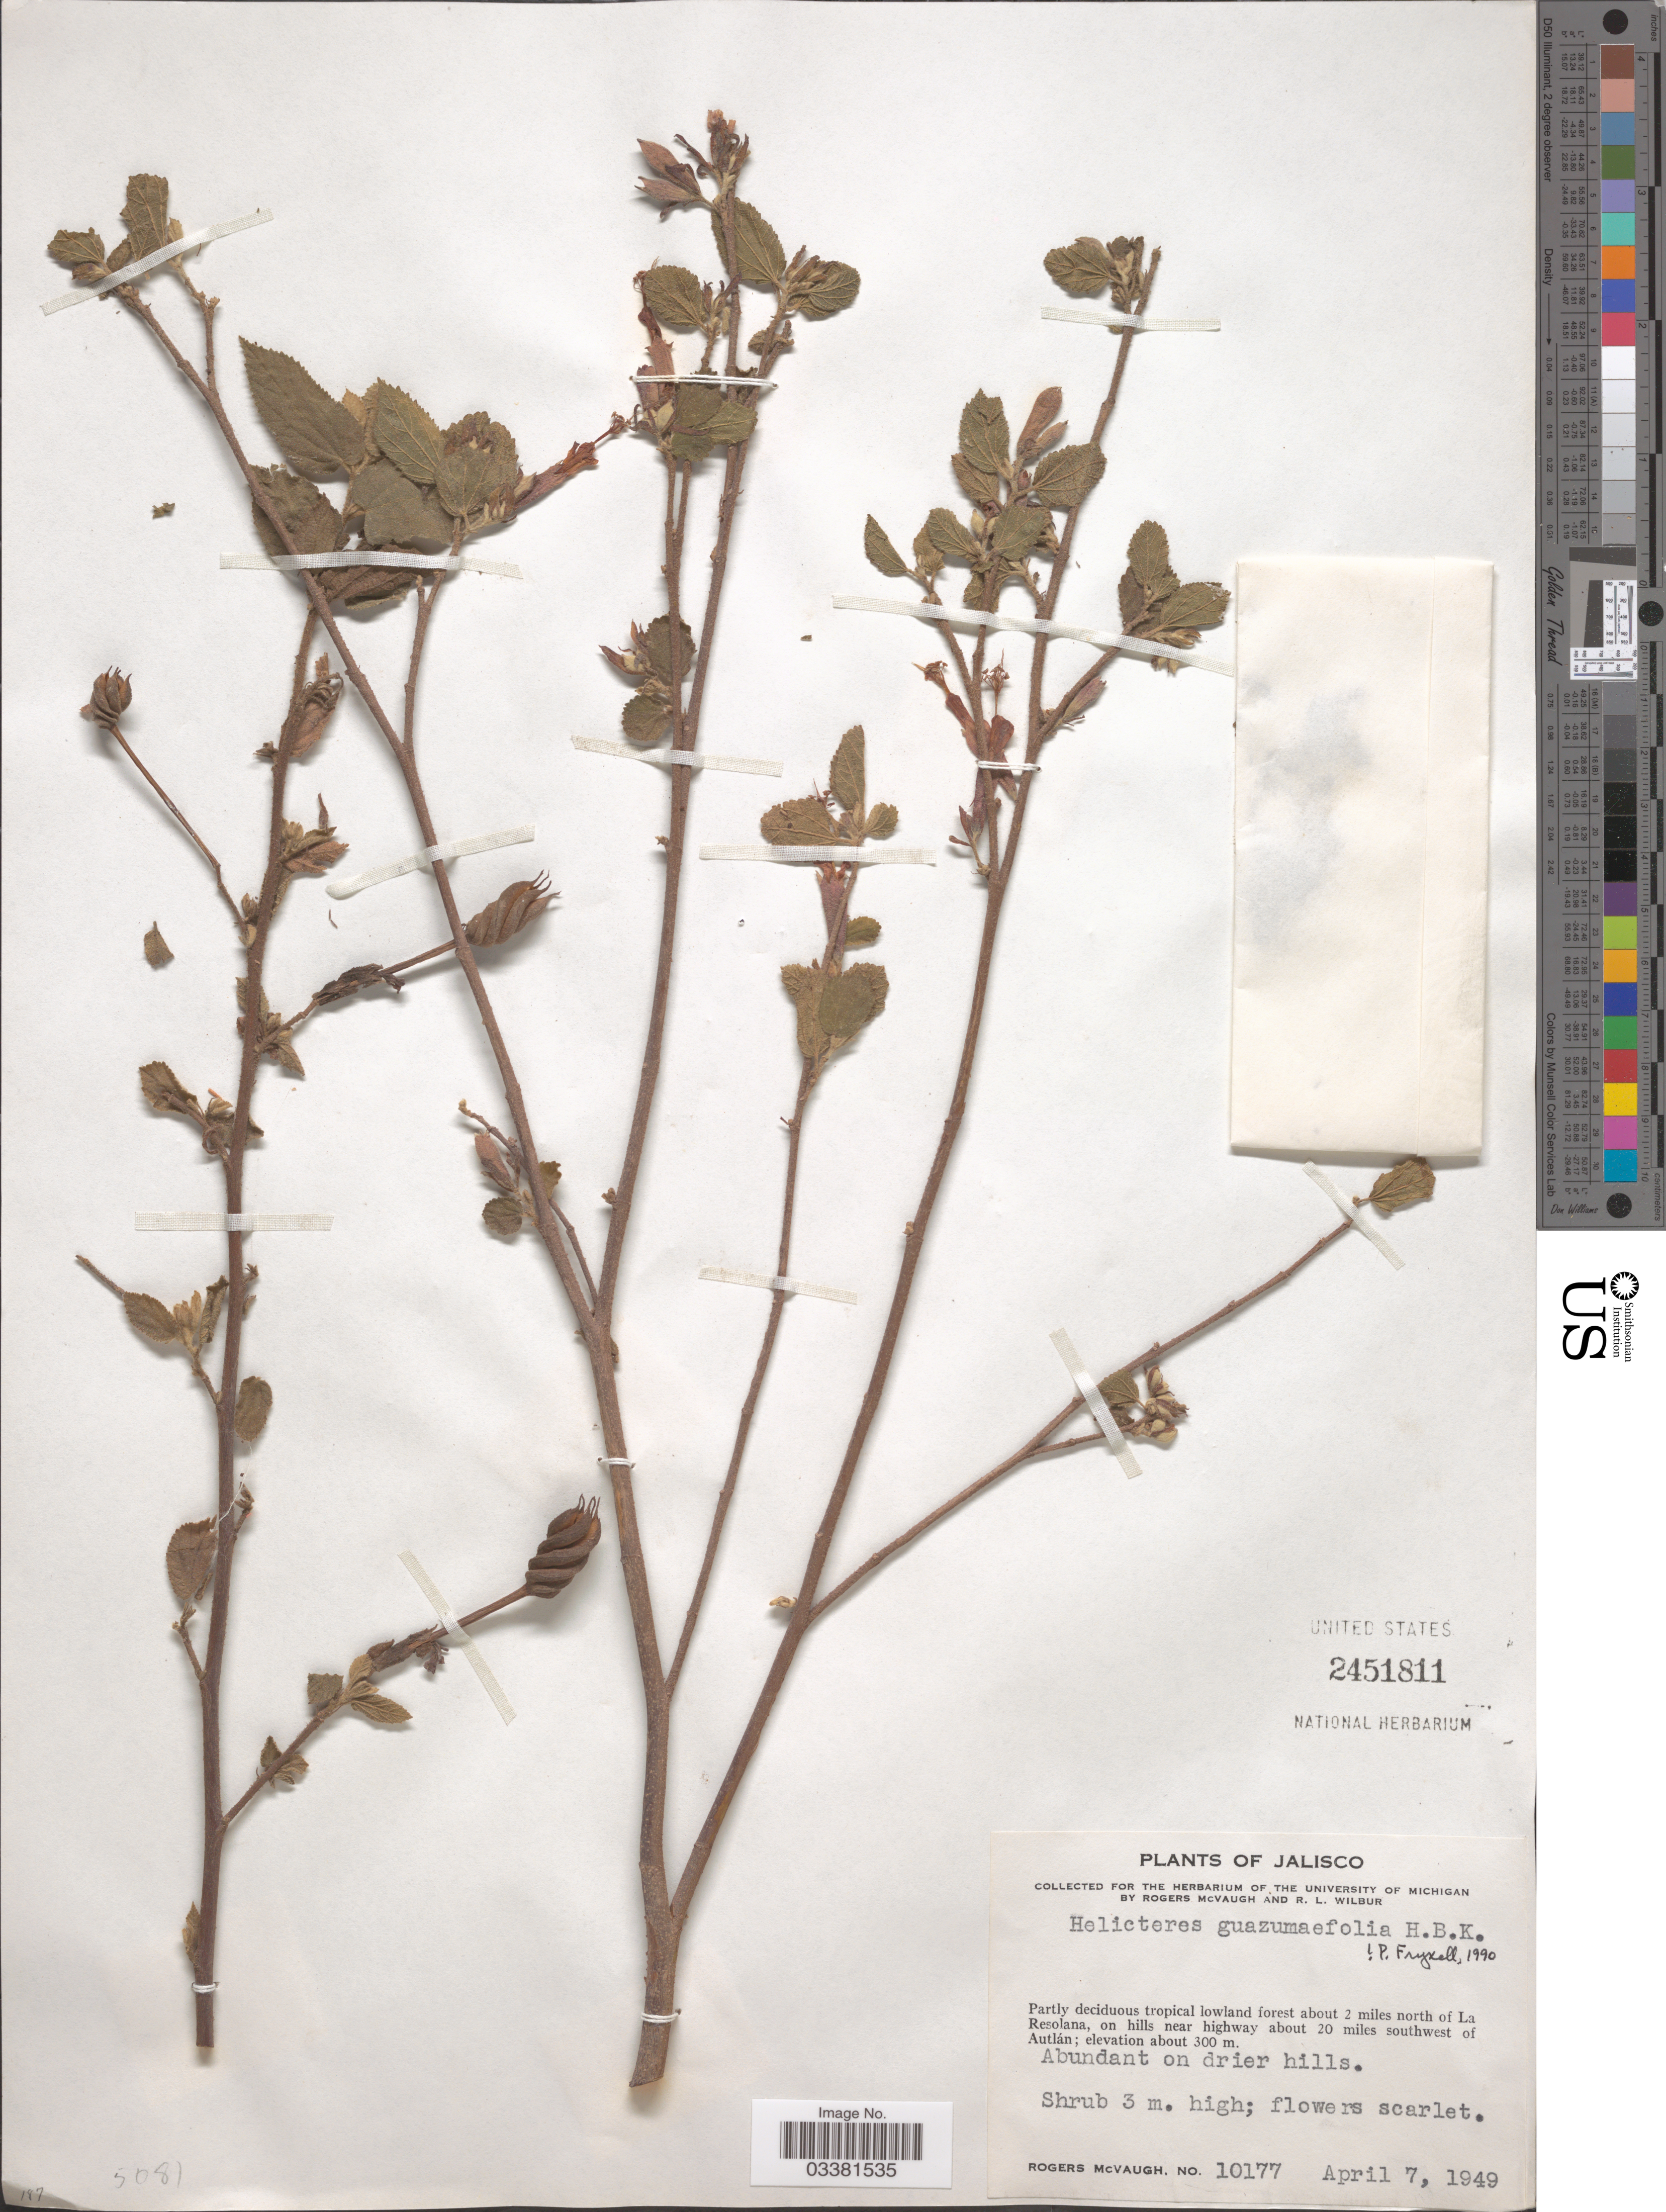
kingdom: Plantae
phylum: Tracheophyta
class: Magnoliopsida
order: Malvales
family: Malvaceae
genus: Helicteres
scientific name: Helicteres guazumifolia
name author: Kunth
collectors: R. McVaugh & R. L. Wilbur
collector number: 10177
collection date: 1949-04-07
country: Mexico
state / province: Jalisco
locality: Partly deciduous tropical lowland forest about 2 miles north of La Resolana, on hills near highway about 20 miles southwest of Autlán.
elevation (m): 300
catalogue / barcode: US 2451811